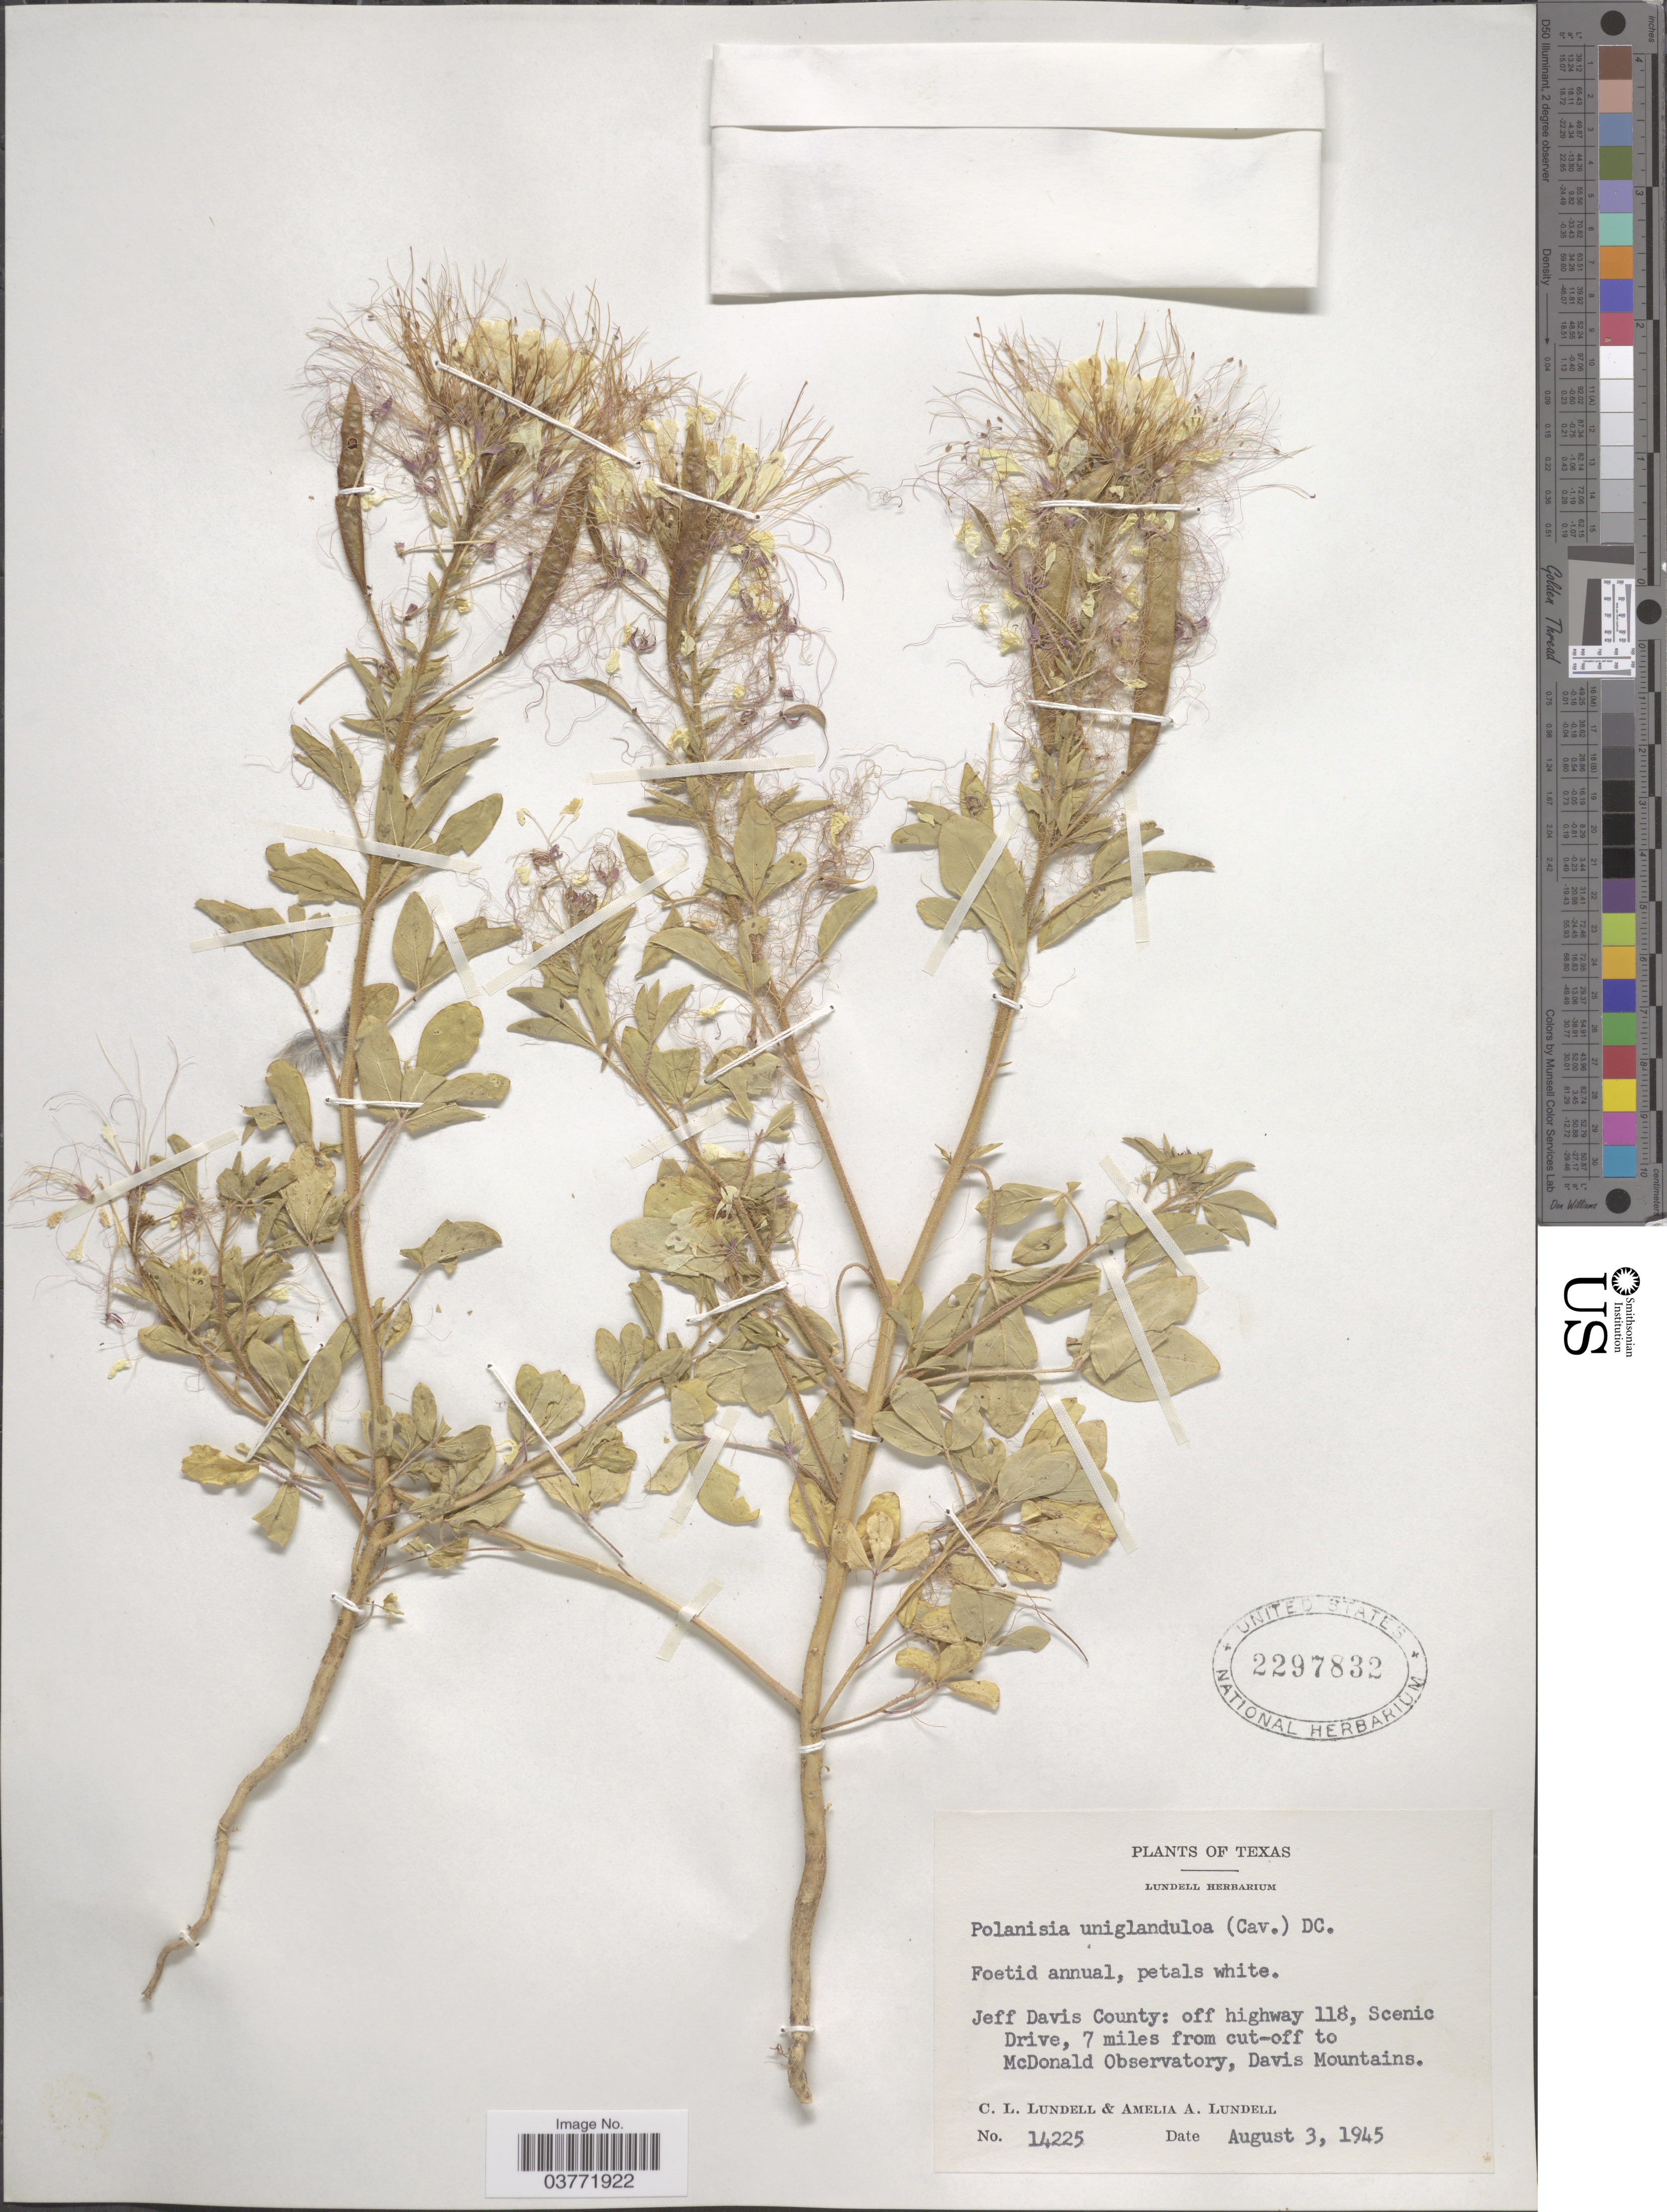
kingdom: Plantae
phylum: Tracheophyta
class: Magnoliopsida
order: Brassicales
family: Cleomaceae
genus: Polanisia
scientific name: Polanisia uniglandulosa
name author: (Cav.) DC.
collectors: C. L. Lundell & A. A. Lundell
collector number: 14225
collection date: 1945-08-03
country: United States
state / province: Texas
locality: Jeff Davis County: off highway 118, Scenic Drive, 7 miles from cut-off to McDonald Observatory, Davis Mountains.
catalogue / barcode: US 2297832